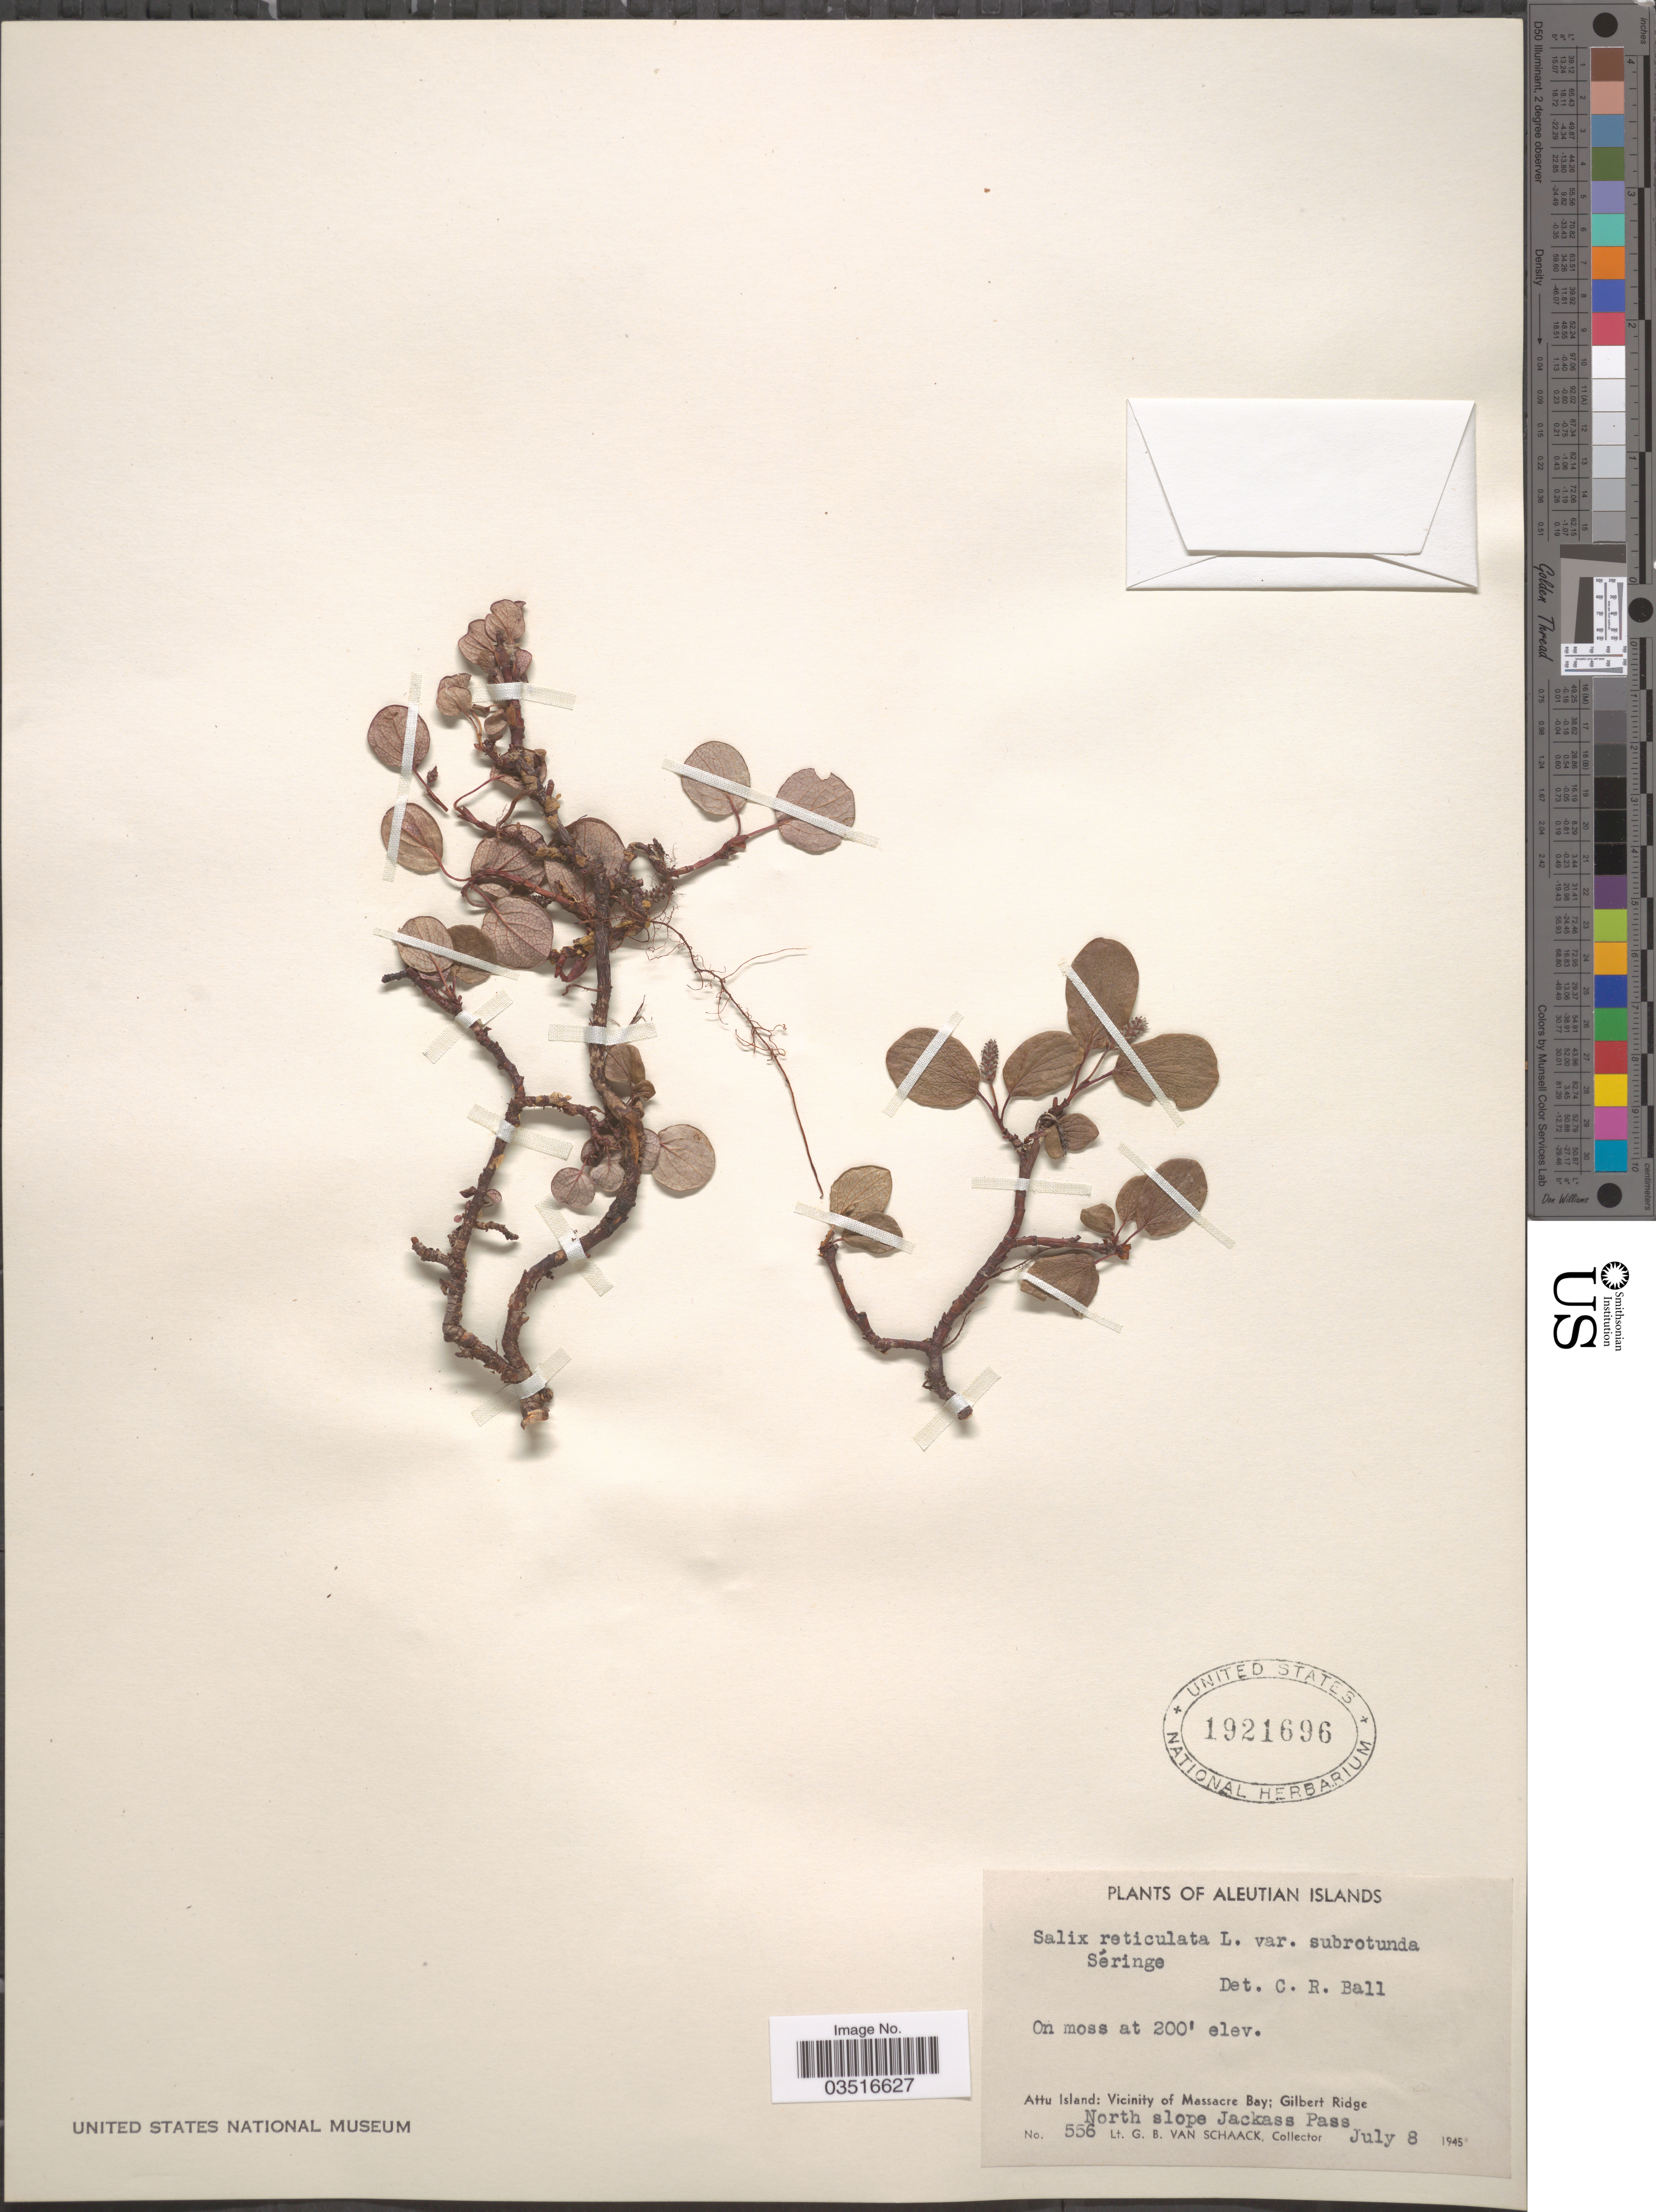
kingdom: Plantae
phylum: Tracheophyta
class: Magnoliopsida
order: Malpighiales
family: Salicaceae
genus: Salix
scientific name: Salix reticulata var. subrotunda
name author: Ser.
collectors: G. Van Schaack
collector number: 556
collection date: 1945-07-08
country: United States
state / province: Alaska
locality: Aleutian Islands. Attu Island: Vicinity of Massacre Bay; Gilbert Ridge. North slope of Jackass Pass.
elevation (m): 61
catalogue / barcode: US 1921696